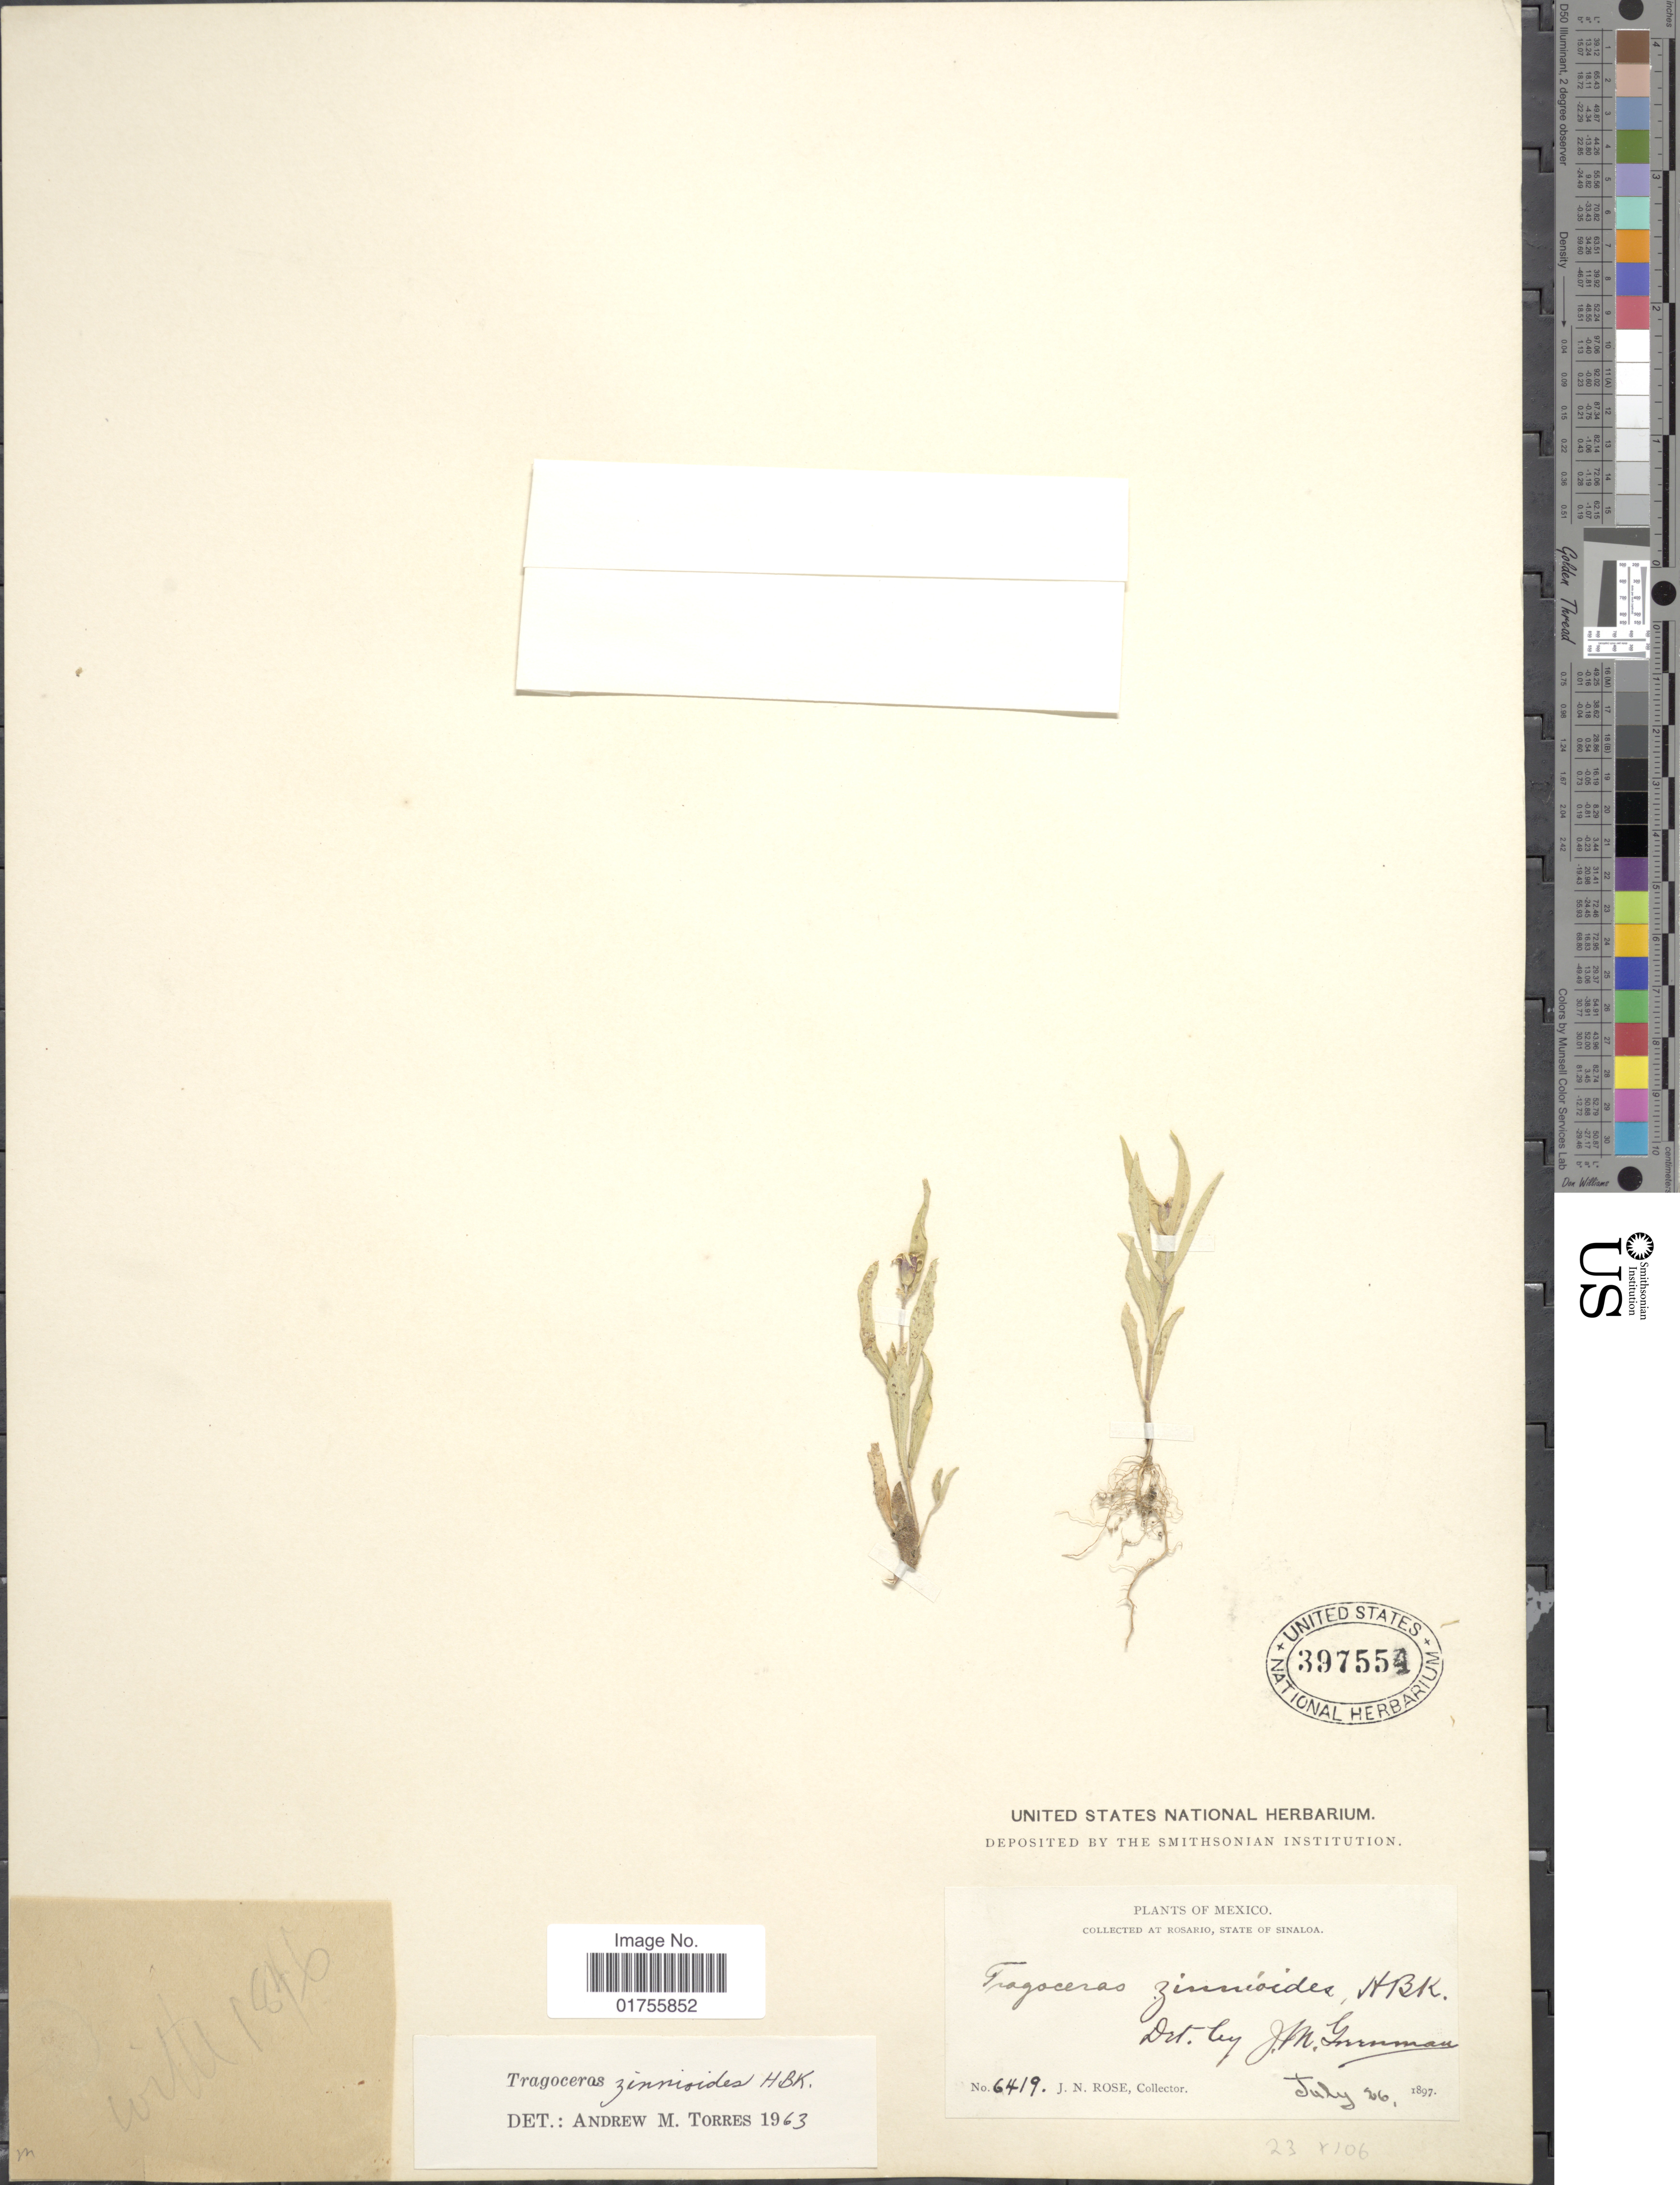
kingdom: Plantae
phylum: Tracheophyta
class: Magnoliopsida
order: Asterales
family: Asteraceae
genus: Tragoceros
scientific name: Tragoceros zinnioides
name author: Kunth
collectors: J. N. Rose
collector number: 6419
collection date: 1897-07-26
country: Mexico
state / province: Sinaloa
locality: At Rosario, State of Sinaloa,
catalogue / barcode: US 397554